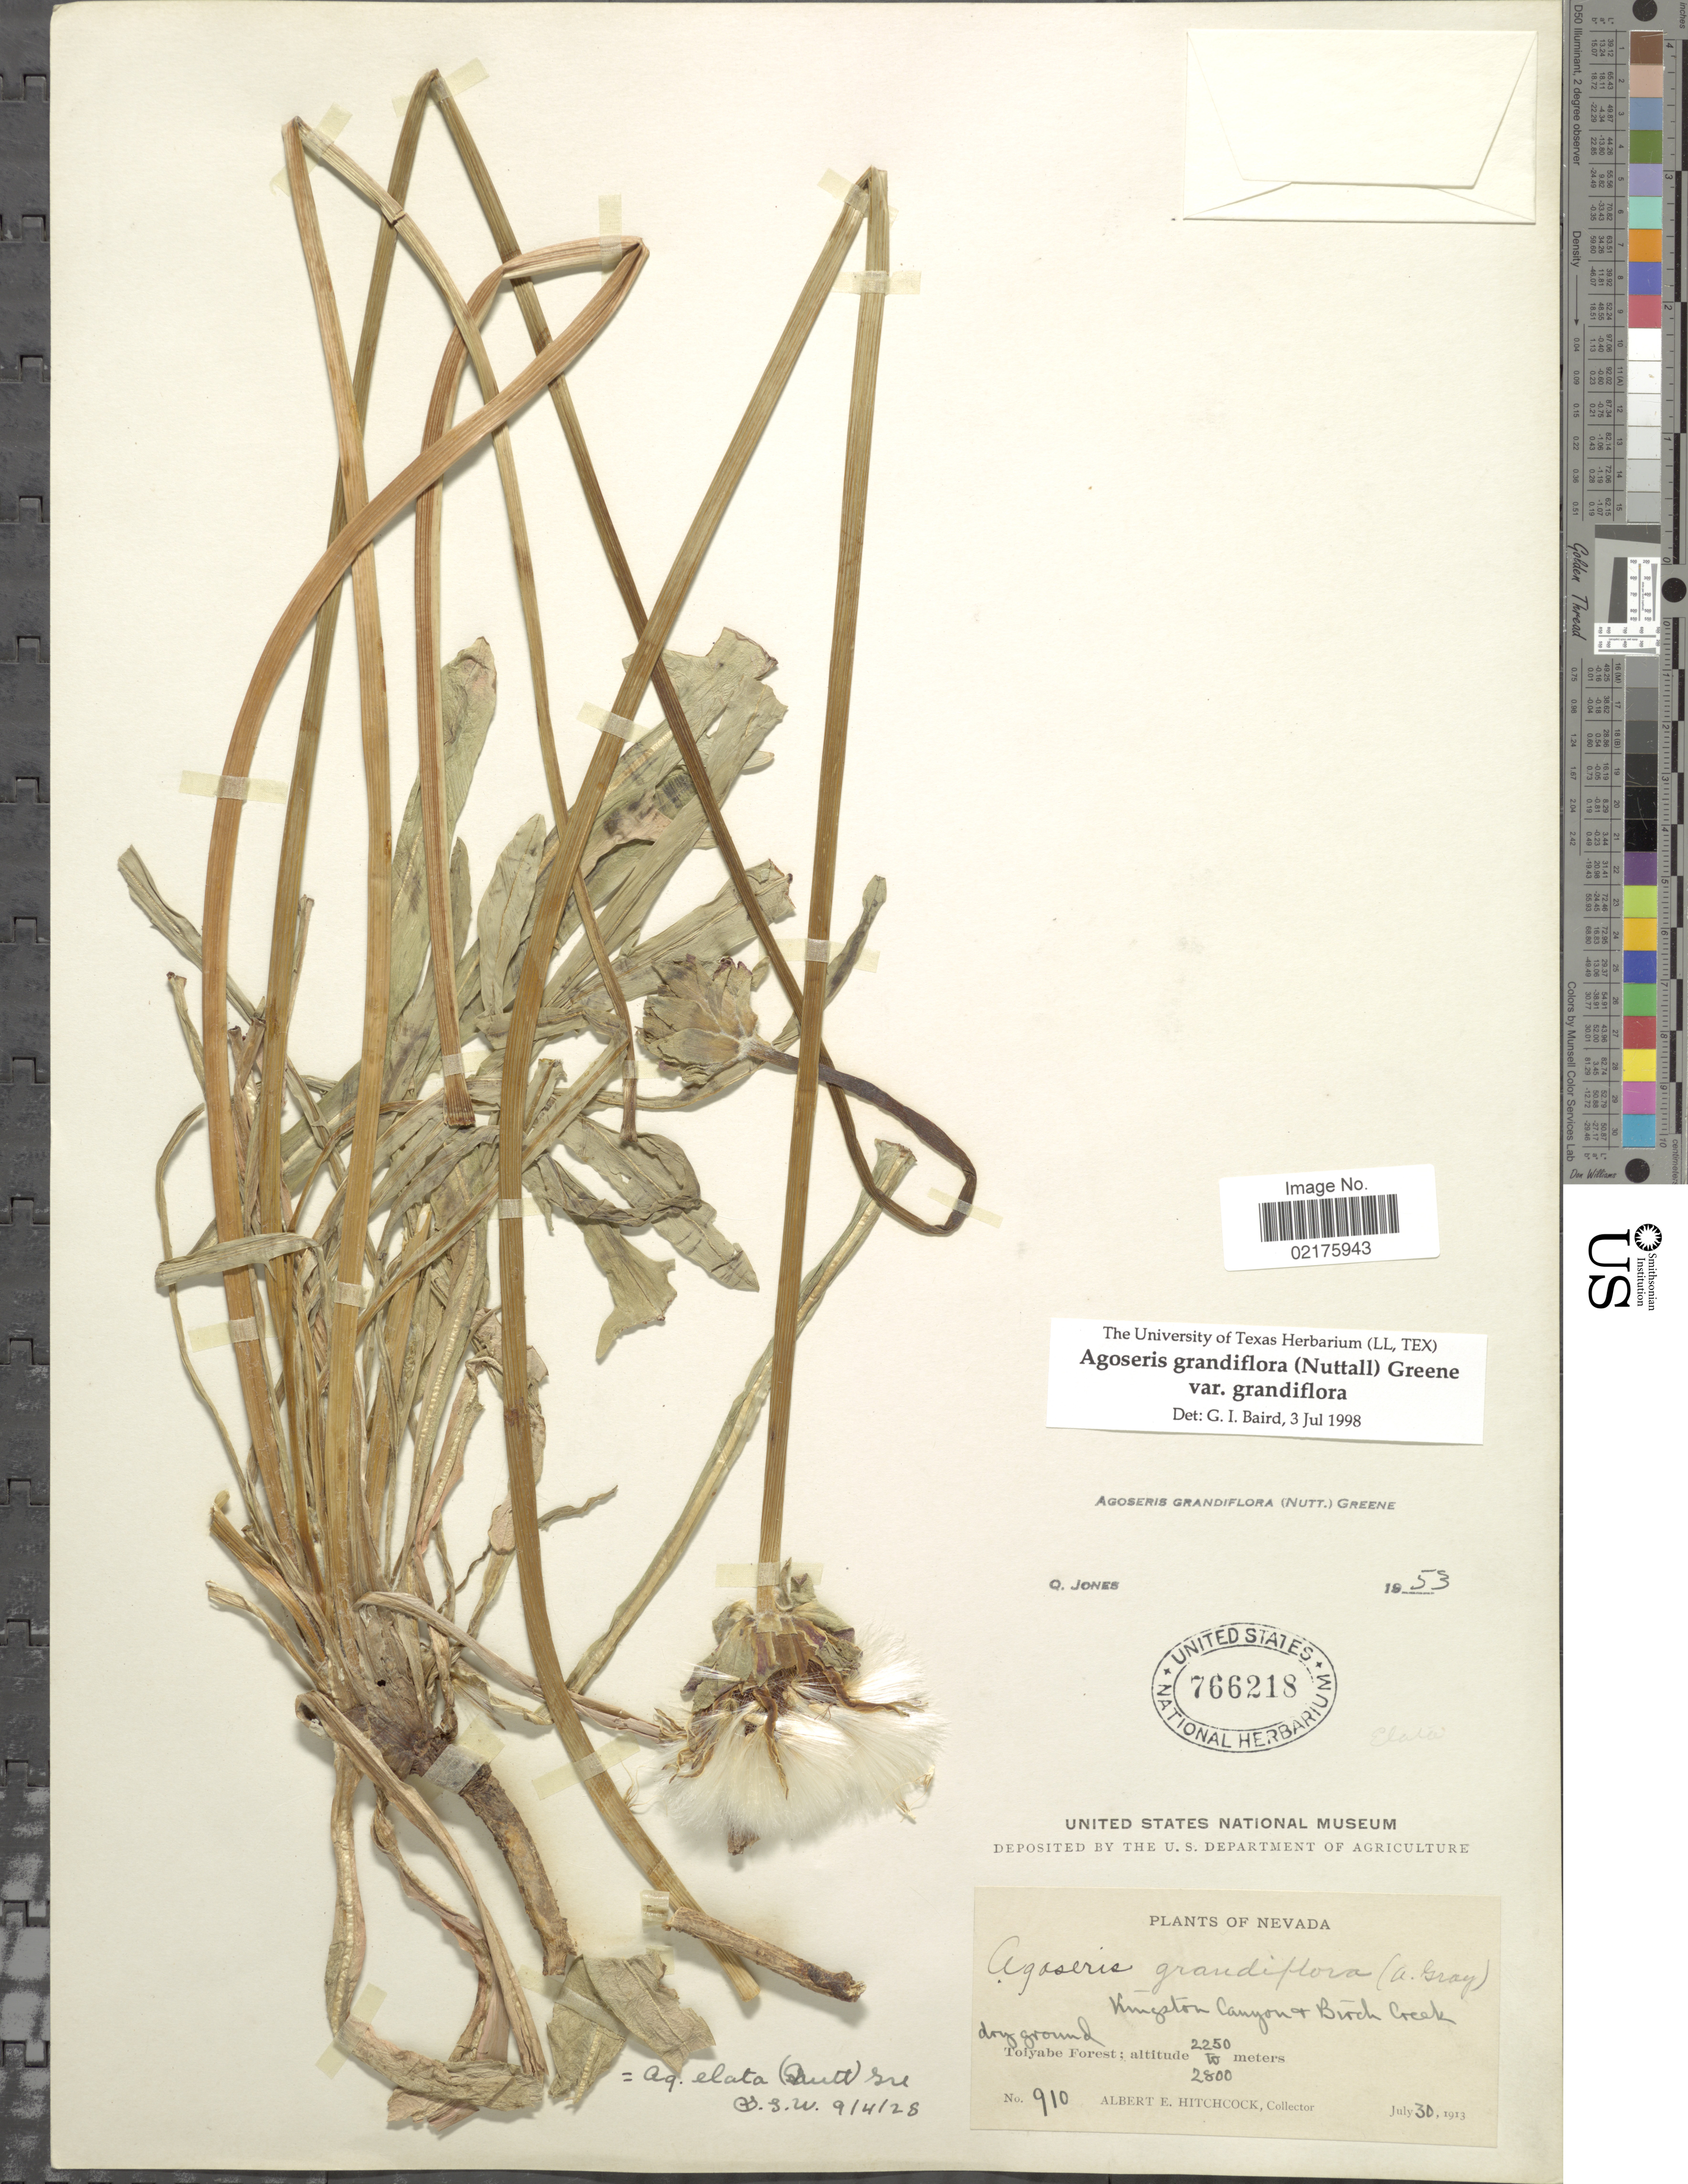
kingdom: Plantae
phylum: Tracheophyta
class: Magnoliopsida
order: Asterales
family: Asteraceae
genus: Agoseris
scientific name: Agoseris grandiflora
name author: (Nutt.) Greene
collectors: A. Hitchcock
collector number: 910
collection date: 1913-07-30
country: United States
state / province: Nevada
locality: Toiyabe Forest, Kingston Canyon at Birch Creek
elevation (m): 2250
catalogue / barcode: US 766218